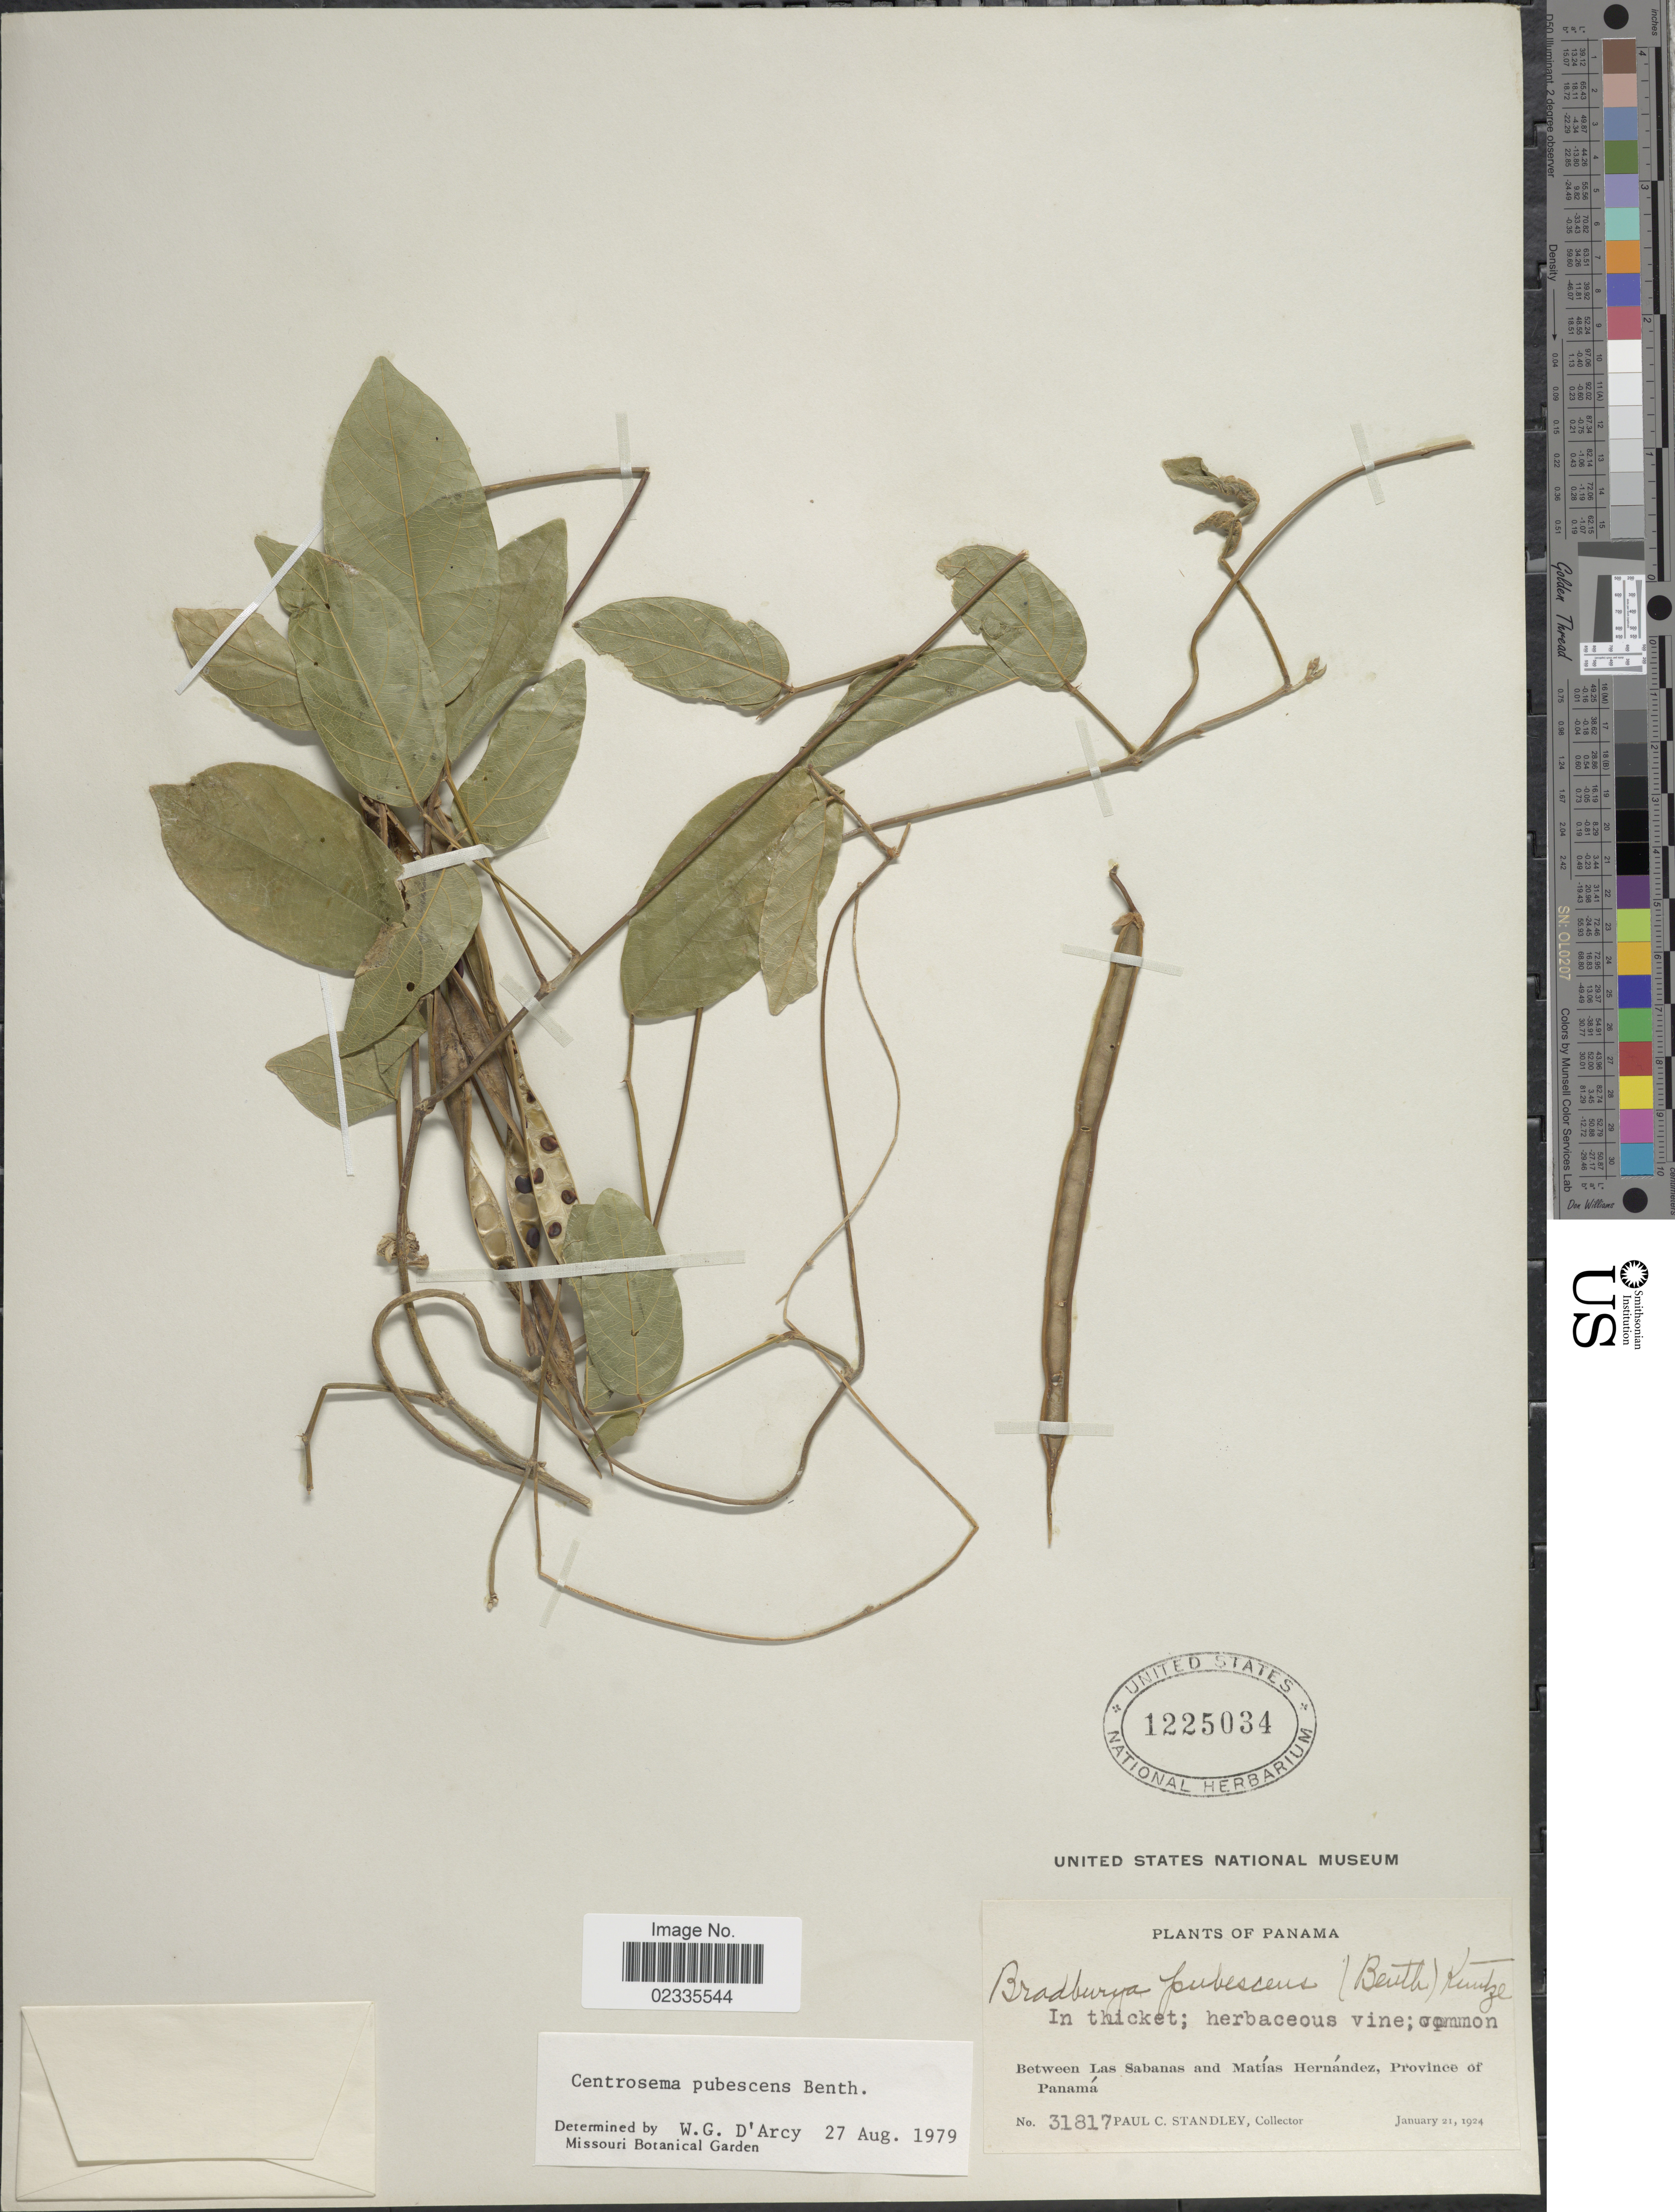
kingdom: Plantae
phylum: Tracheophyta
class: Magnoliopsida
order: Fabales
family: Fabaceae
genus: Centrosema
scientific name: Centrosema pubescens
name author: Benth.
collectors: P. C. Standley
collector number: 31817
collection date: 1924-01-21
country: Panama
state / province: Panamá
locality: Between Las Sabanas and Matias Hernandez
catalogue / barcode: US 1225034